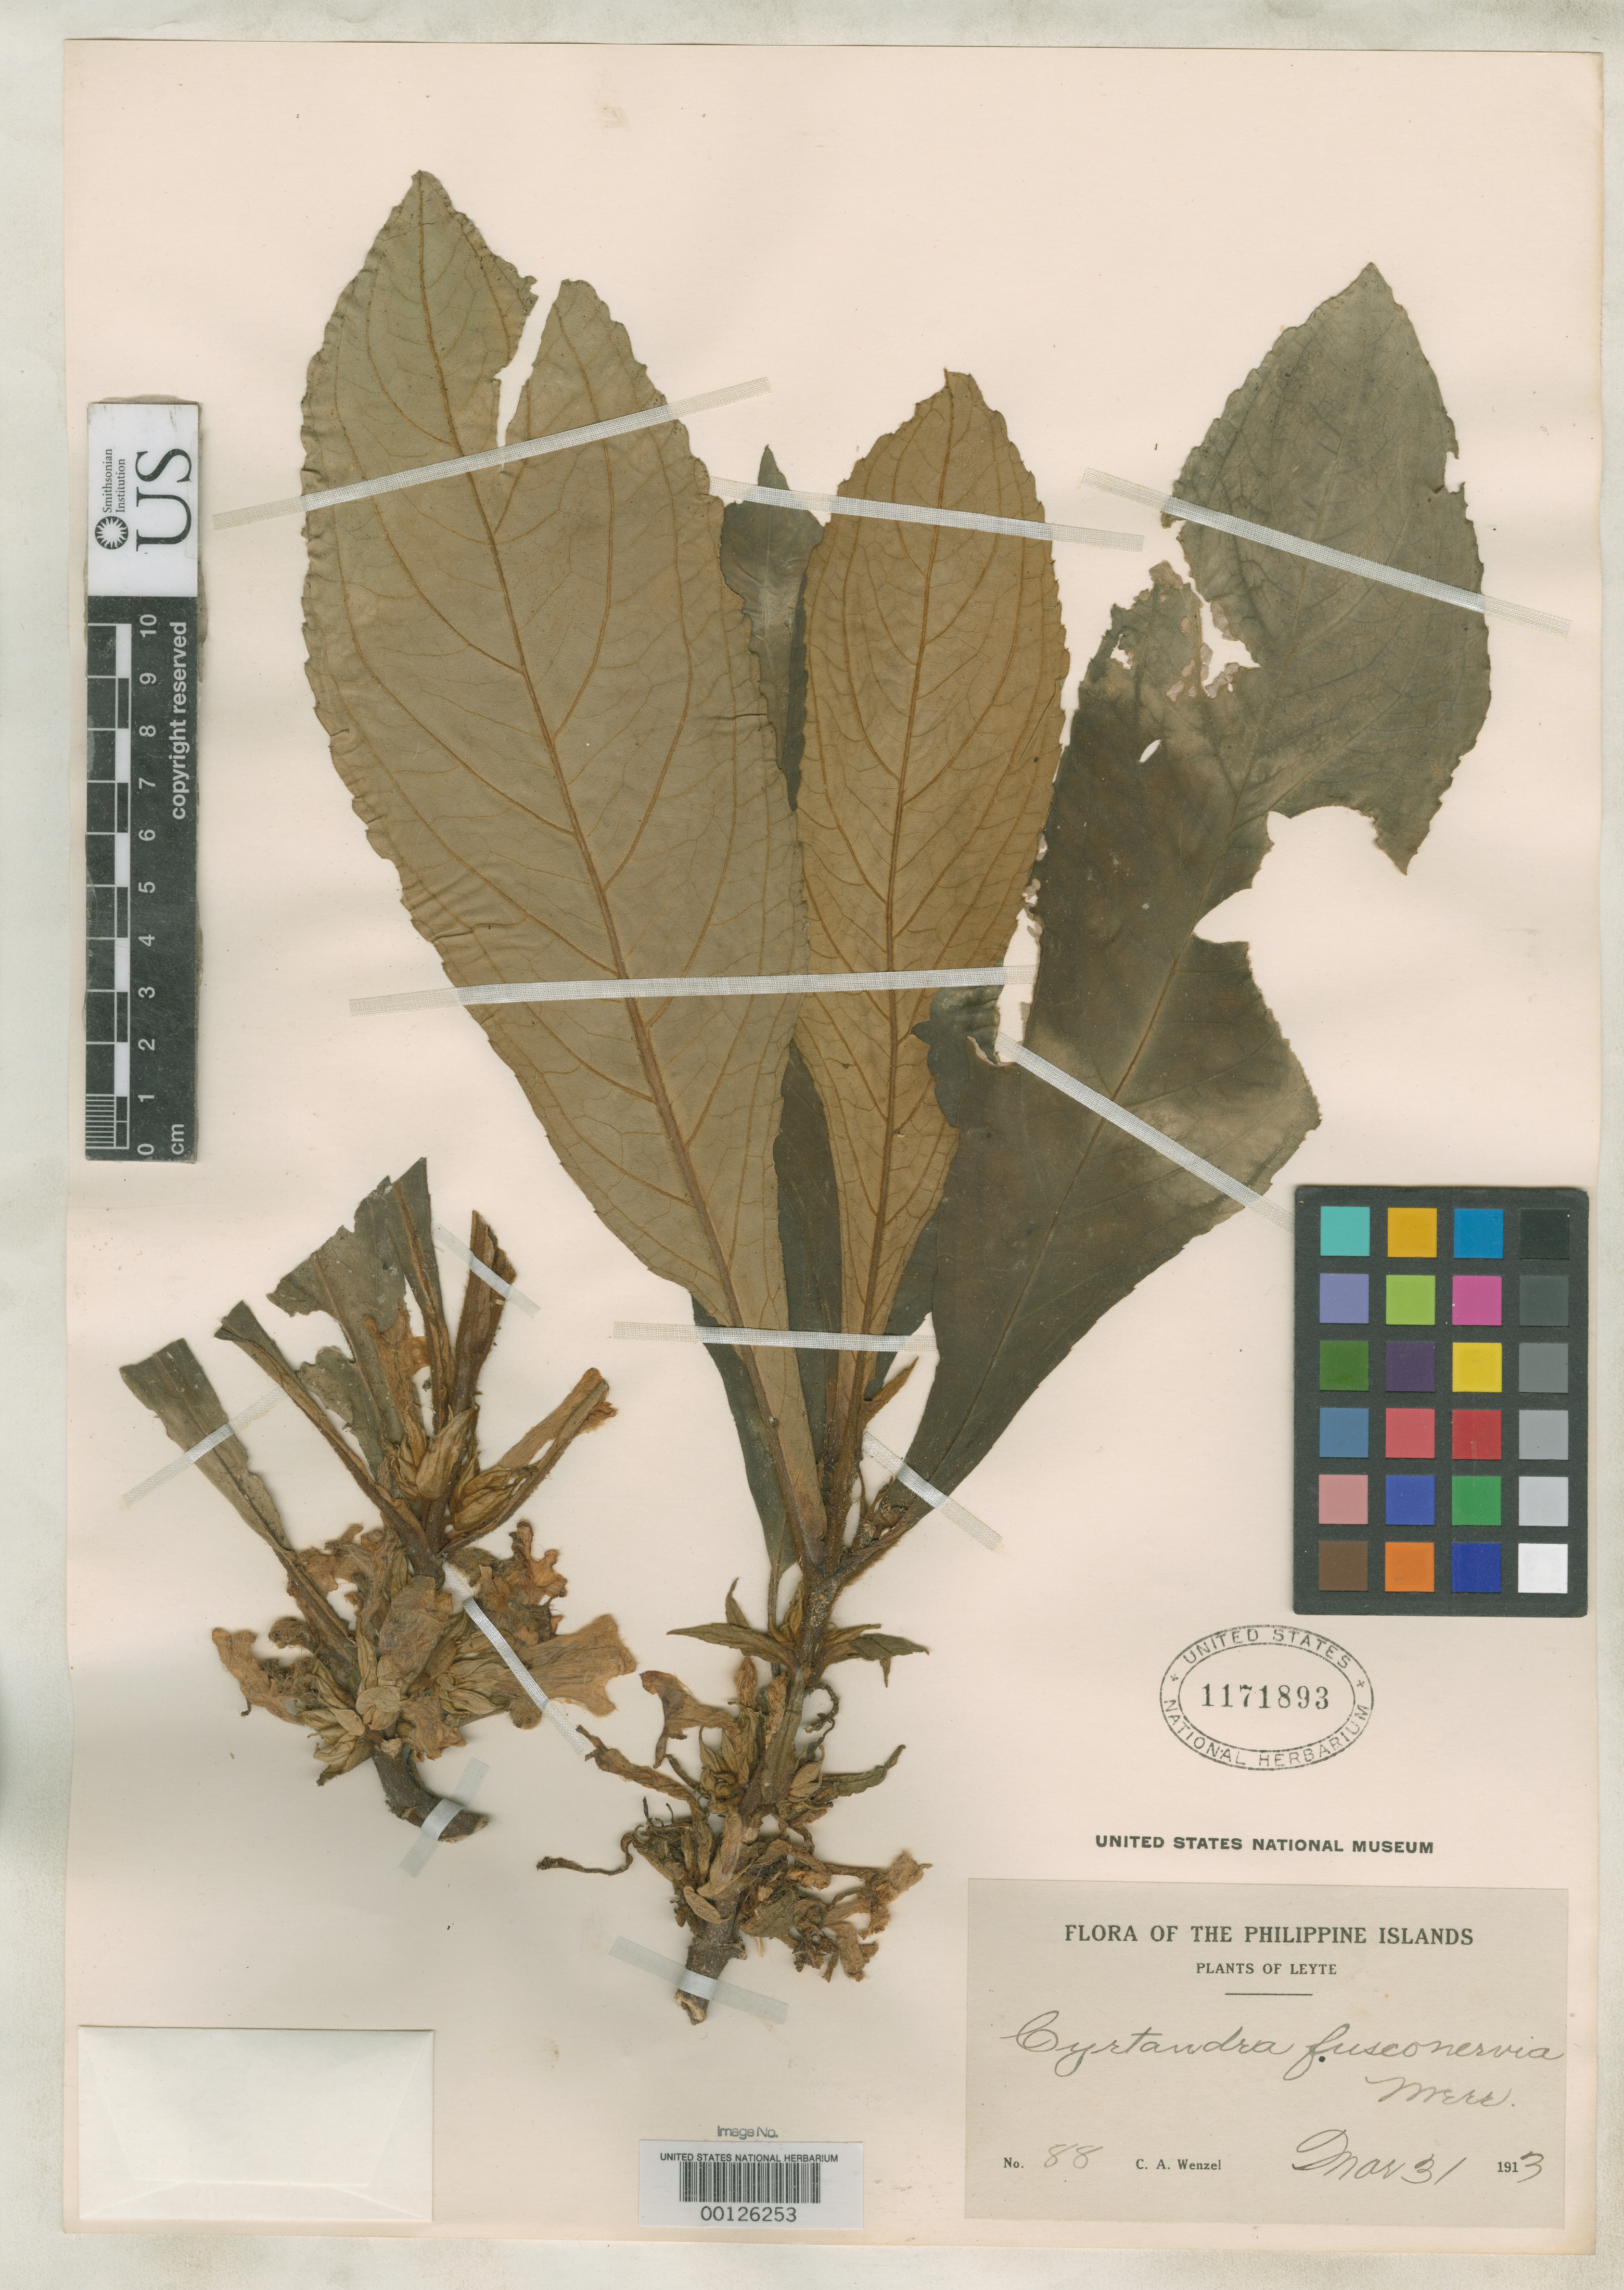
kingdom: Plantae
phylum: Tracheophyta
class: Magnoliopsida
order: Lamiales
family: Gesneriaceae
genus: Cyrtandra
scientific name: Cyrtandra fusconervia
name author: Merr.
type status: Isolectotype; Type Collection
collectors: C. Wenzel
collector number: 88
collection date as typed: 31 Mar 1913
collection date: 1913-03-31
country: Philippines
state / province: Eastern Visayas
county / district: Leyte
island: Leyte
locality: Dagami.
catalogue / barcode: US 1171893